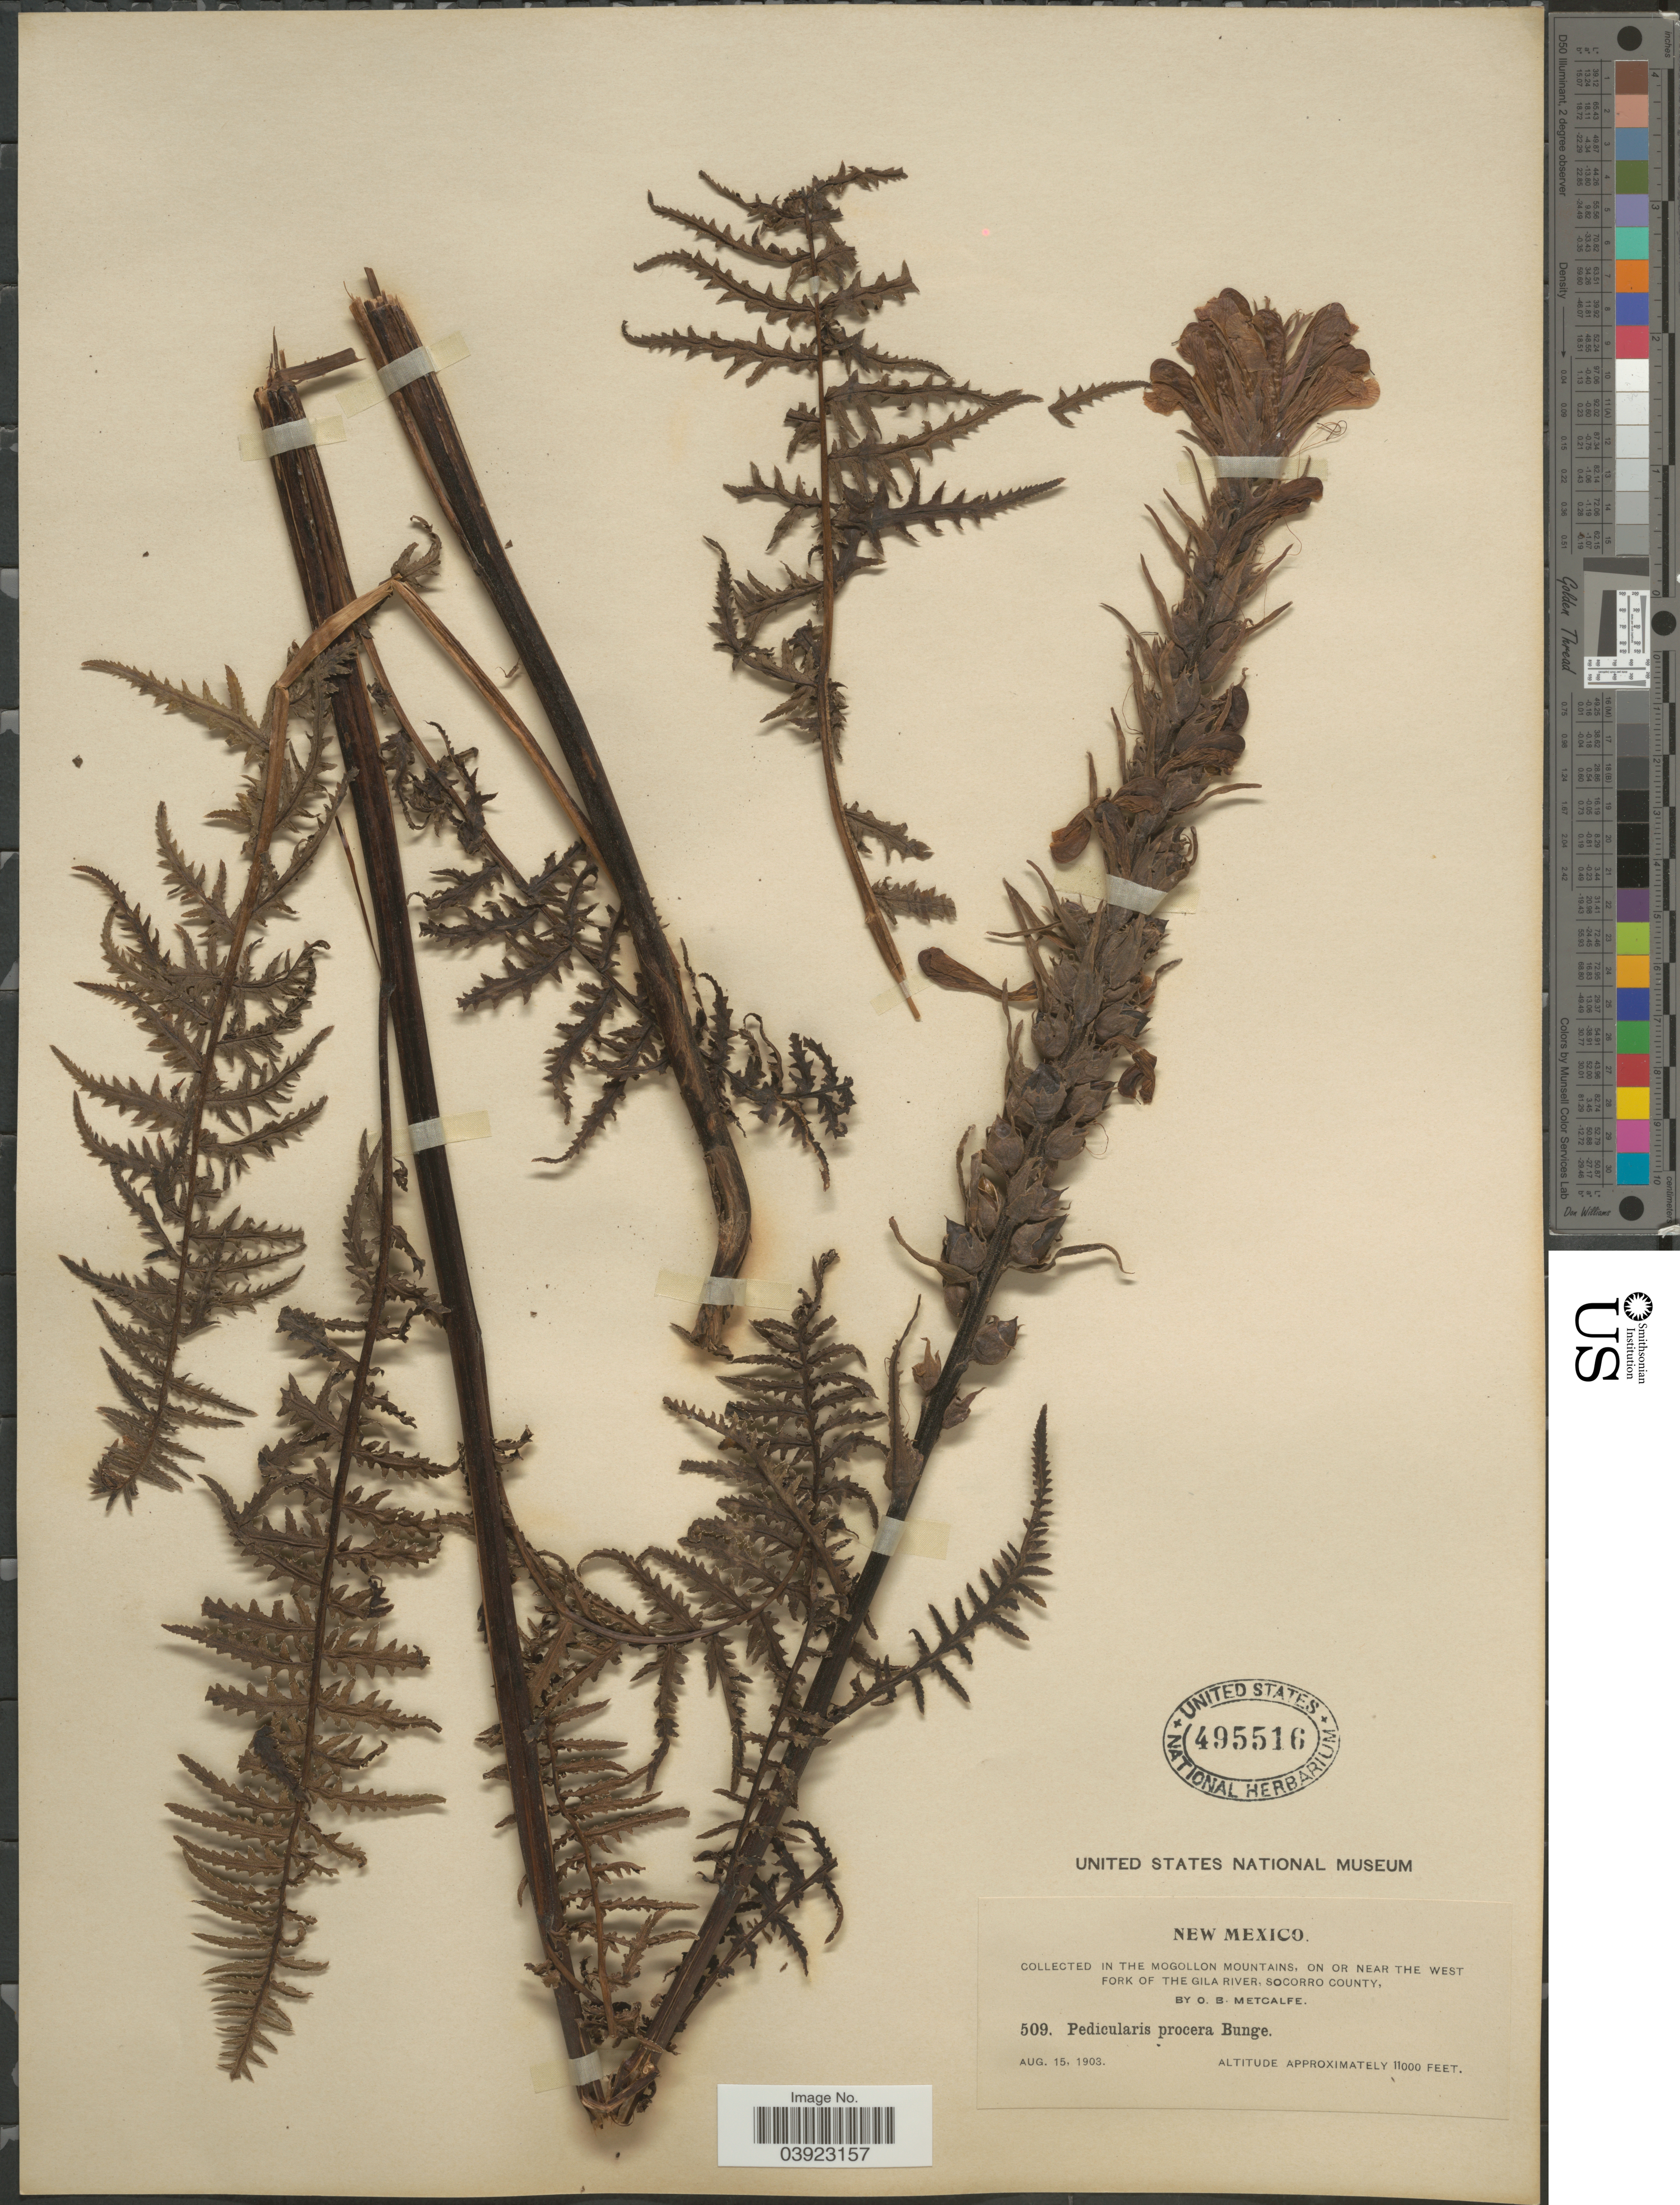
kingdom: Plantae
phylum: Tracheophyta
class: Magnoliopsida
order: Lamiales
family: Orobanchaceae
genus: Pedicularis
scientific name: Pedicularis procera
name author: A. Gray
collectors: O. B. Metcalfe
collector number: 509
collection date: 1903-08-15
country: United States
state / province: New Mexico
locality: In the Mogollon Mountains, on or near the West Fork of the Gila River, Socorro County.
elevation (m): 3353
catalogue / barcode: US 495516